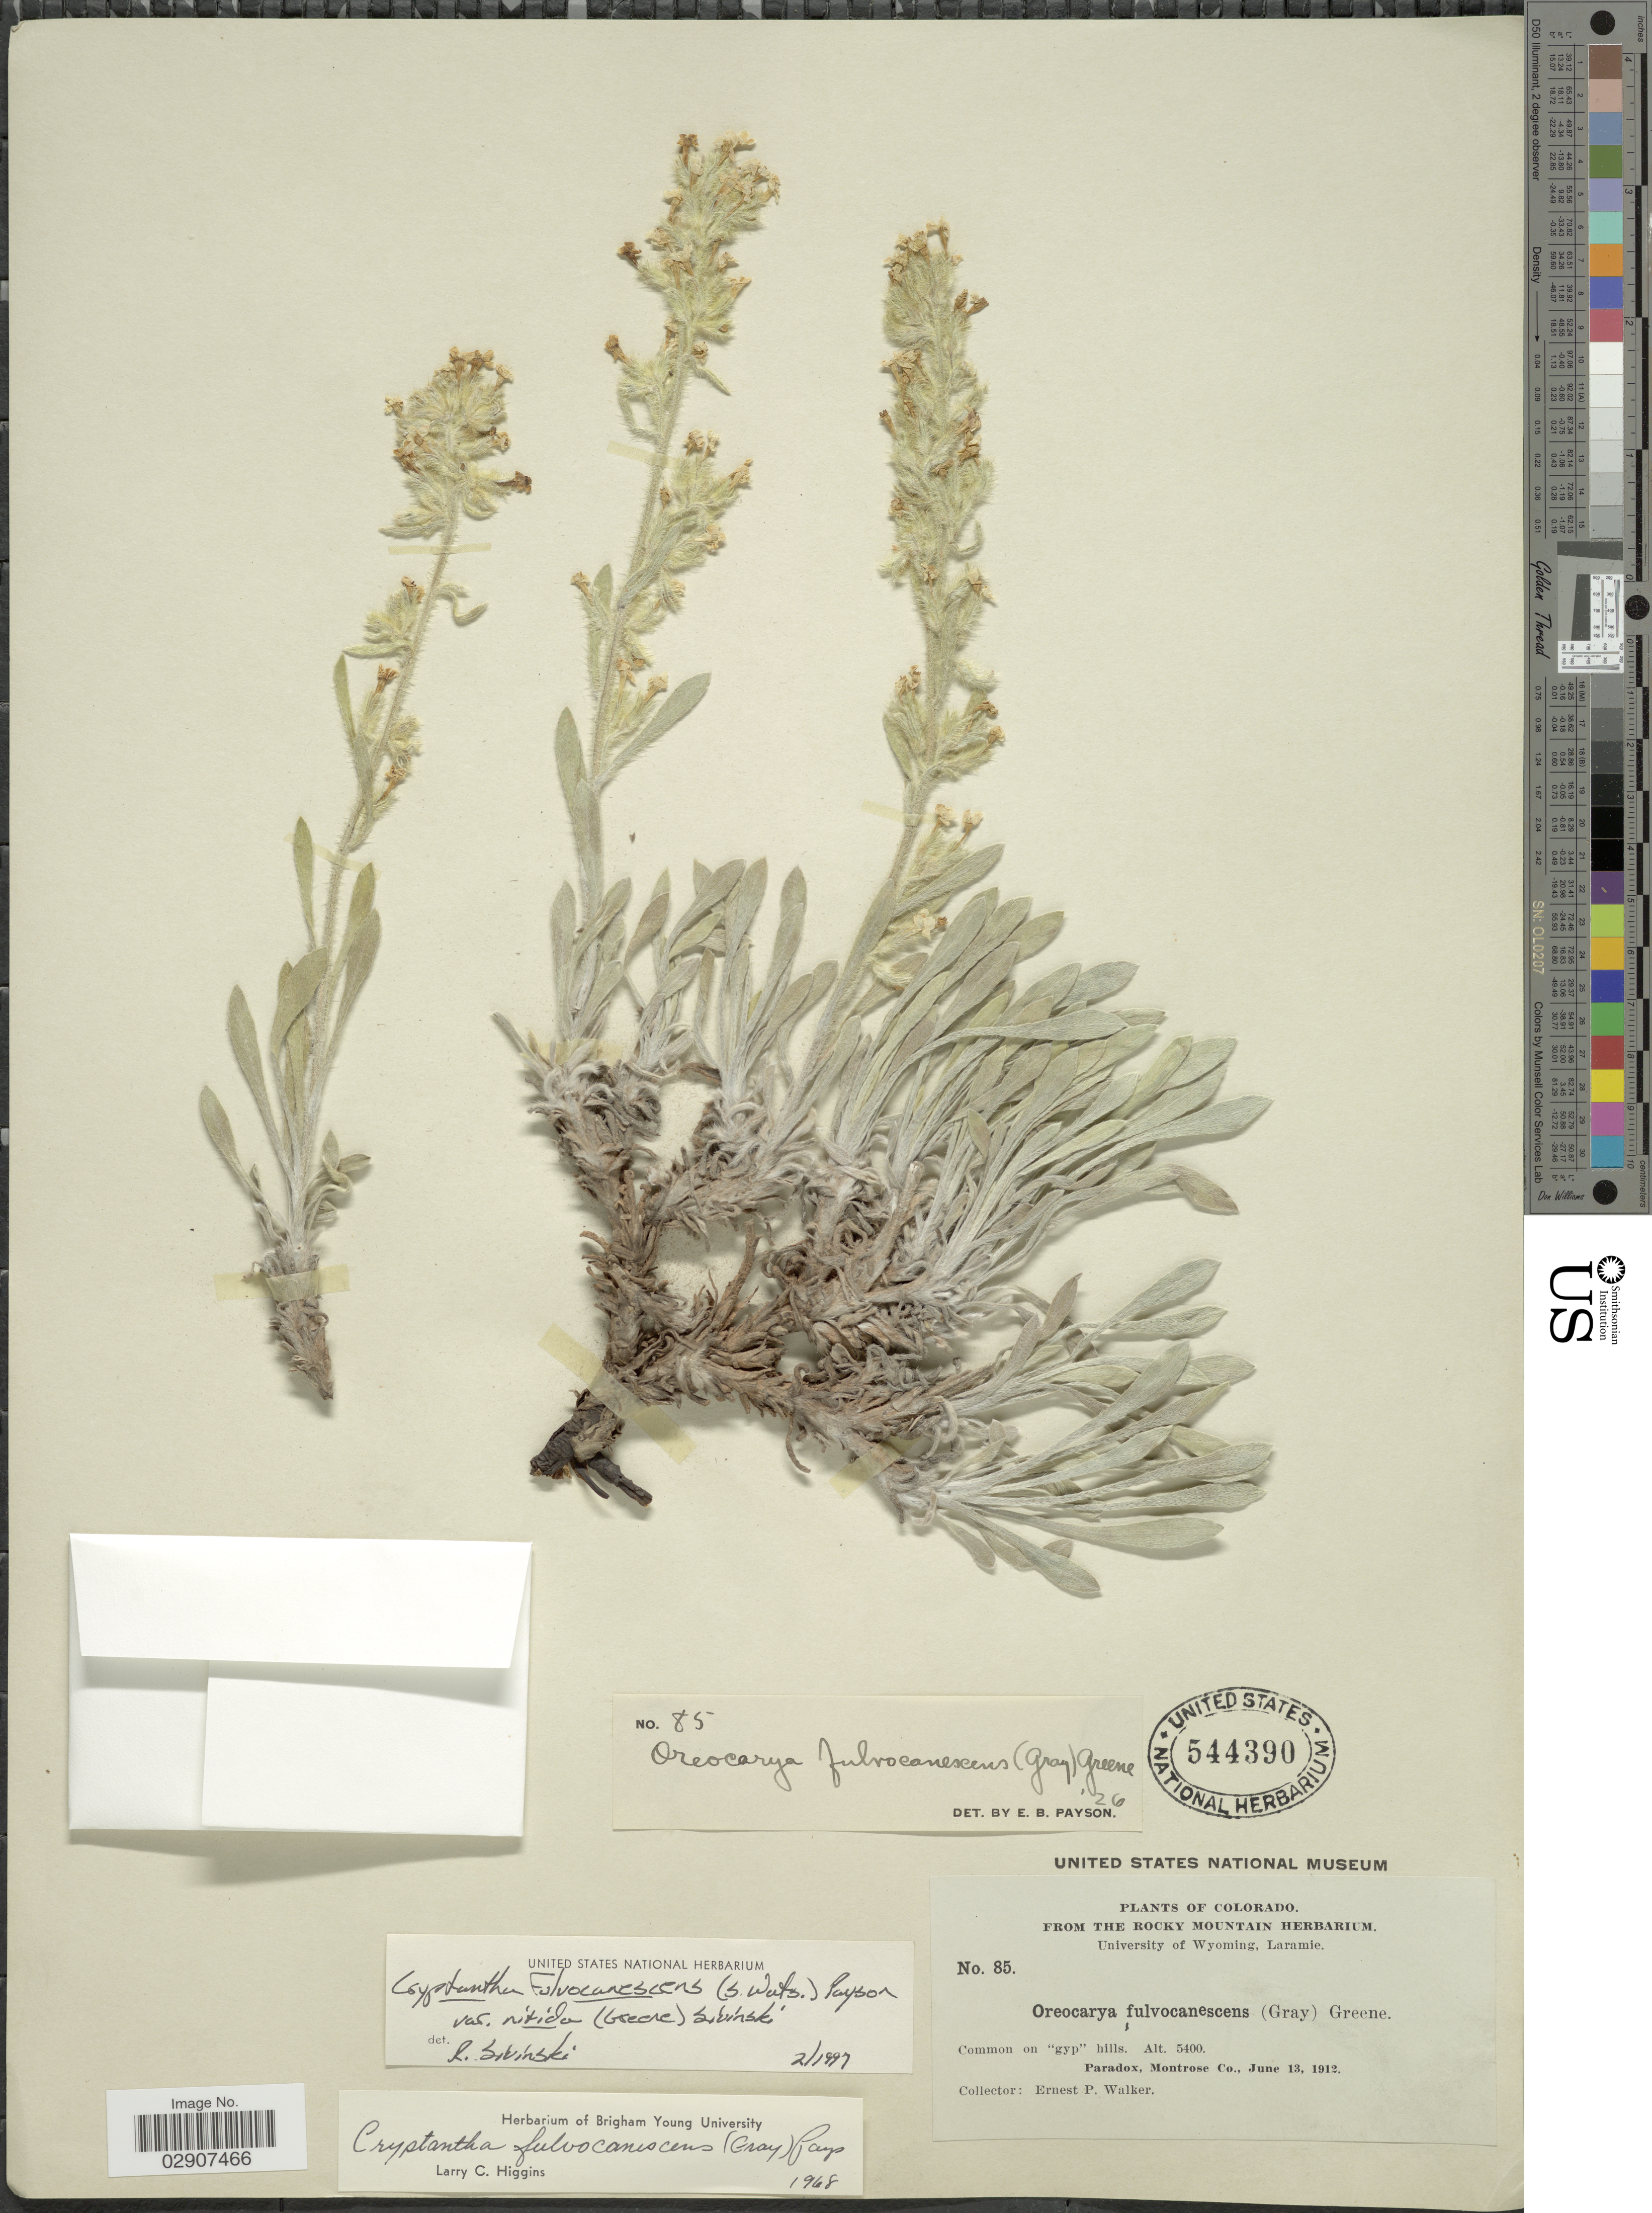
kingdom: Plantae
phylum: Tracheophyta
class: Magnoliopsida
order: Boraginales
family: Boraginaceae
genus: Cryptantha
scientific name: Cryptantha fulvocanescens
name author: (S. Watson) Payson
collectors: E. P. Walker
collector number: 85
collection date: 1912-06-13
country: United States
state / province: Colorado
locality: Paradox, Montrose Co.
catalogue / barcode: US 544390